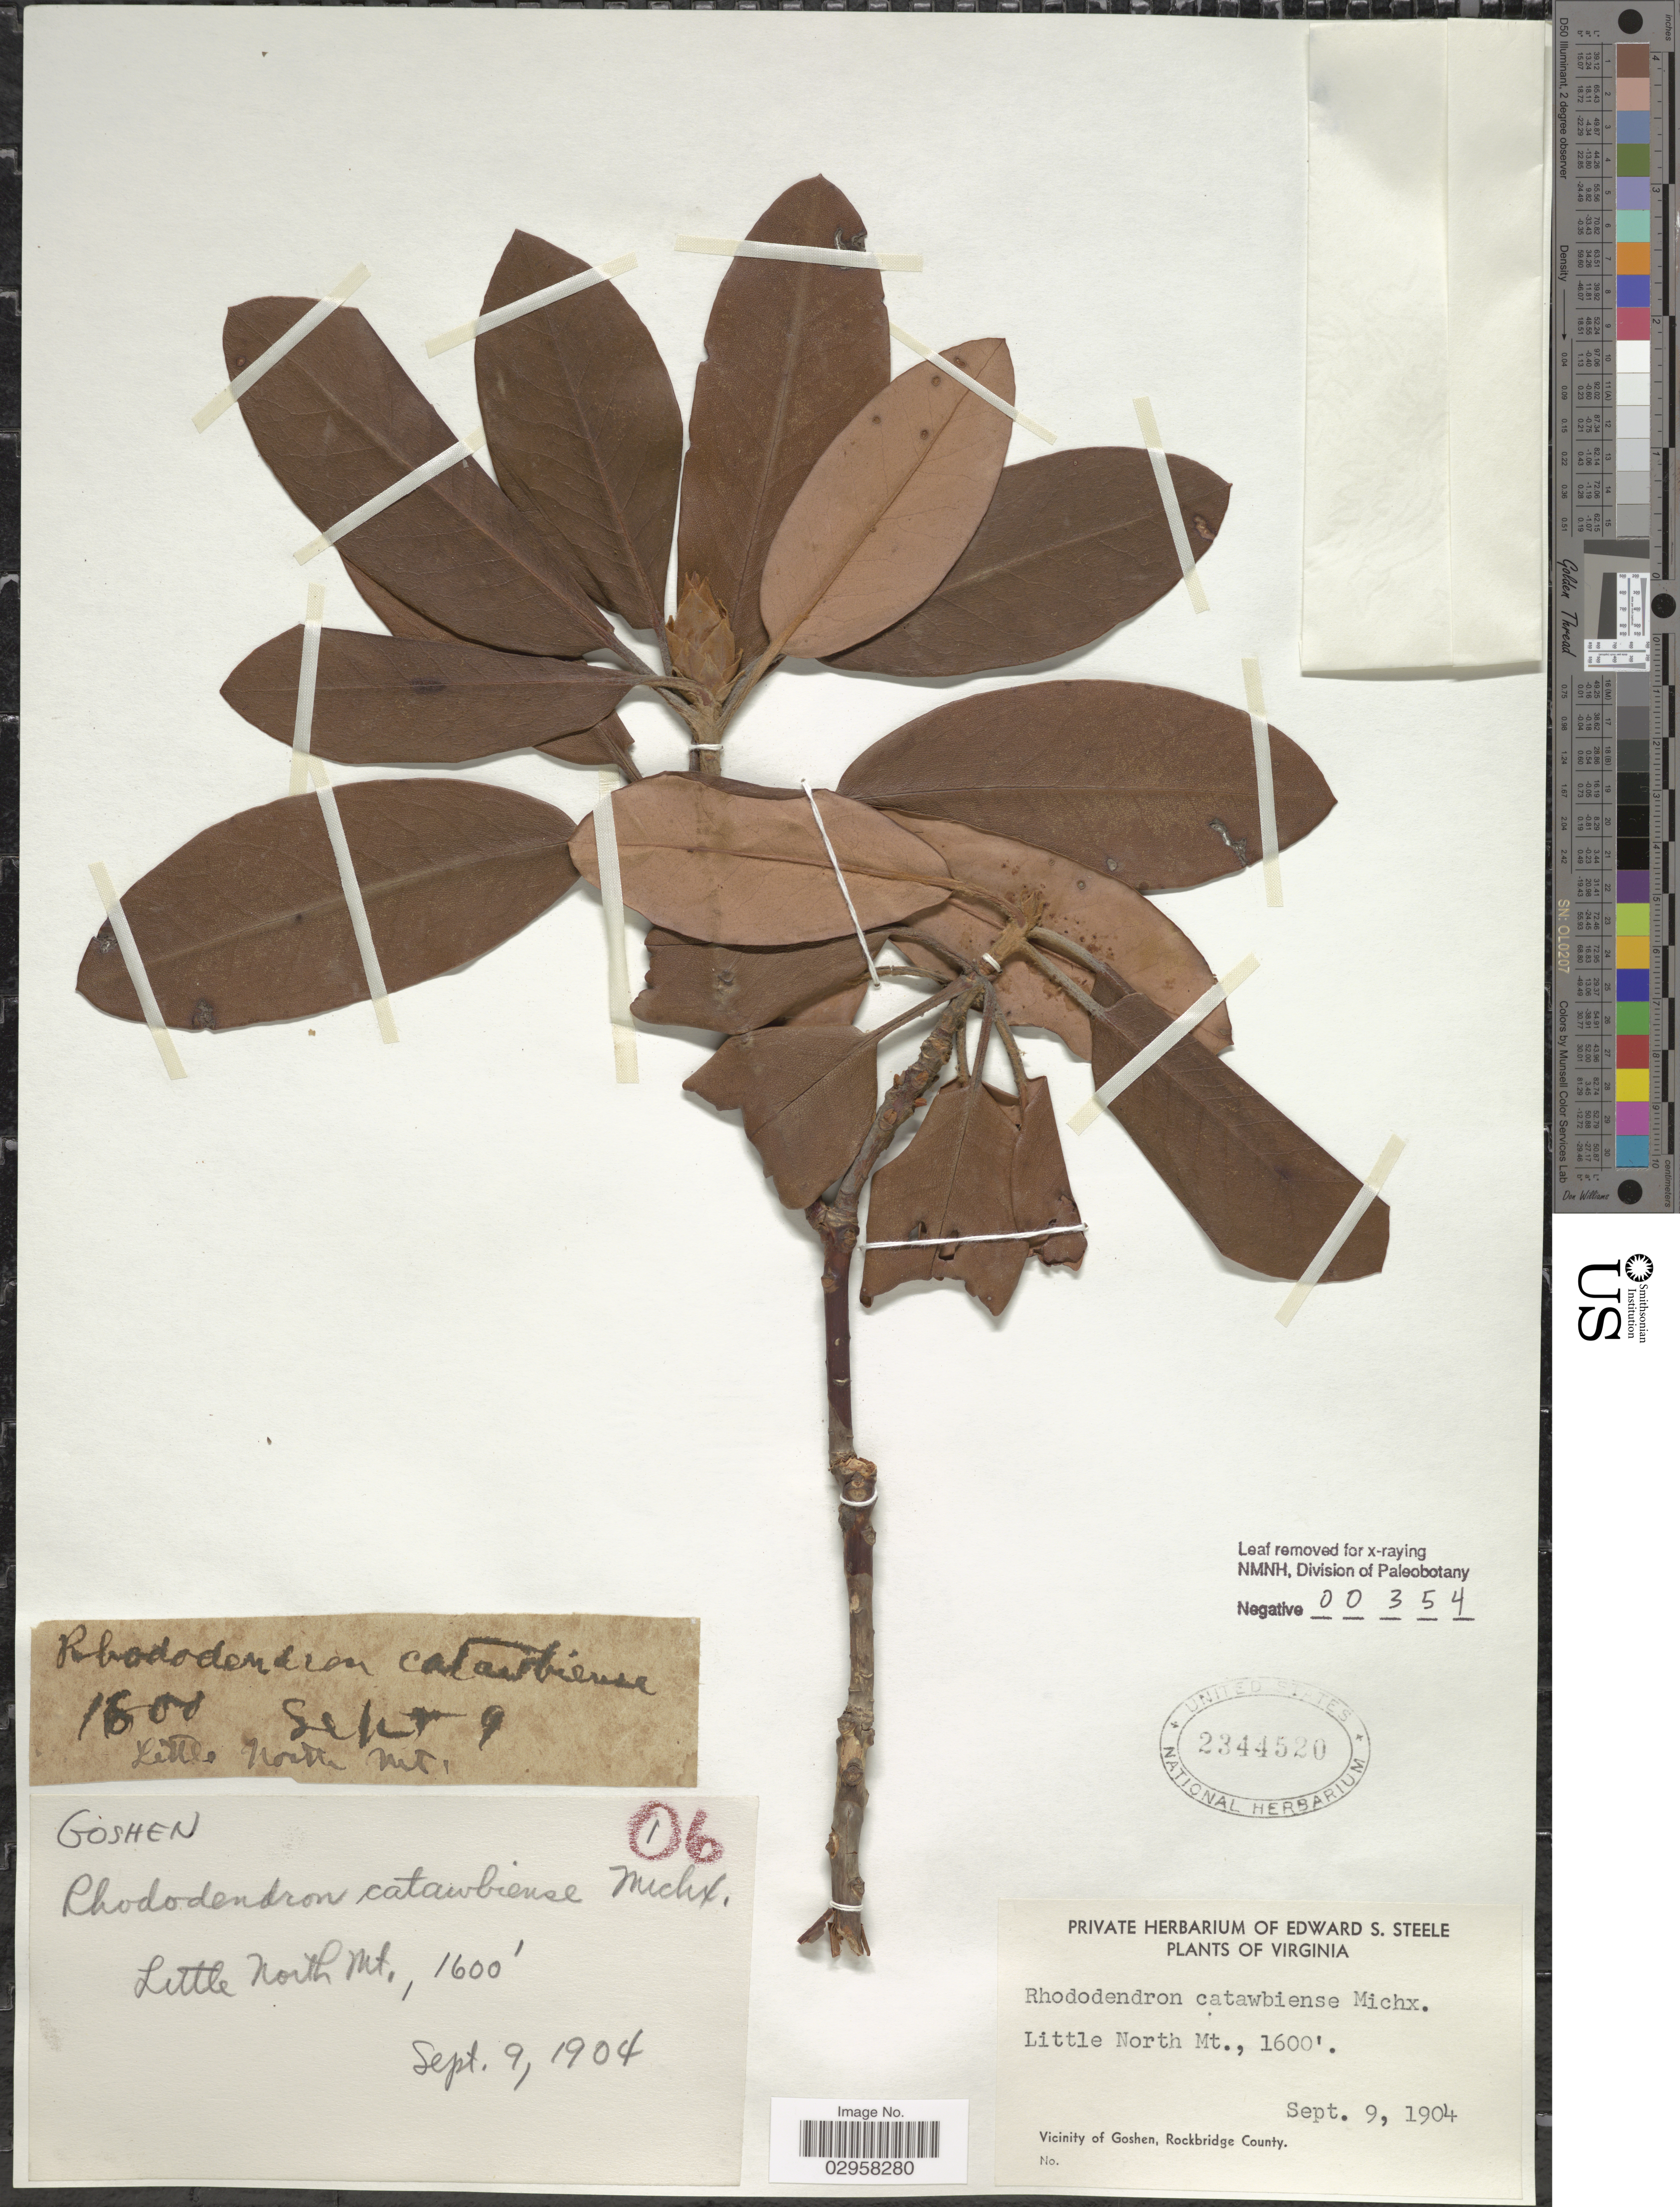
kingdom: Plantae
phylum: Tracheophyta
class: Magnoliopsida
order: Ericales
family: Ericaceae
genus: Rhododendron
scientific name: Rhododendron catawbiense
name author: Michx.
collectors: ex herb. Edward S. Steele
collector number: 06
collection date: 1904-09-09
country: United States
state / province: Virginia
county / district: Rockbridge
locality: Vicinity of Goshen, Rockbridge County. Little North Mt.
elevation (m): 488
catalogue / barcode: US 2344520